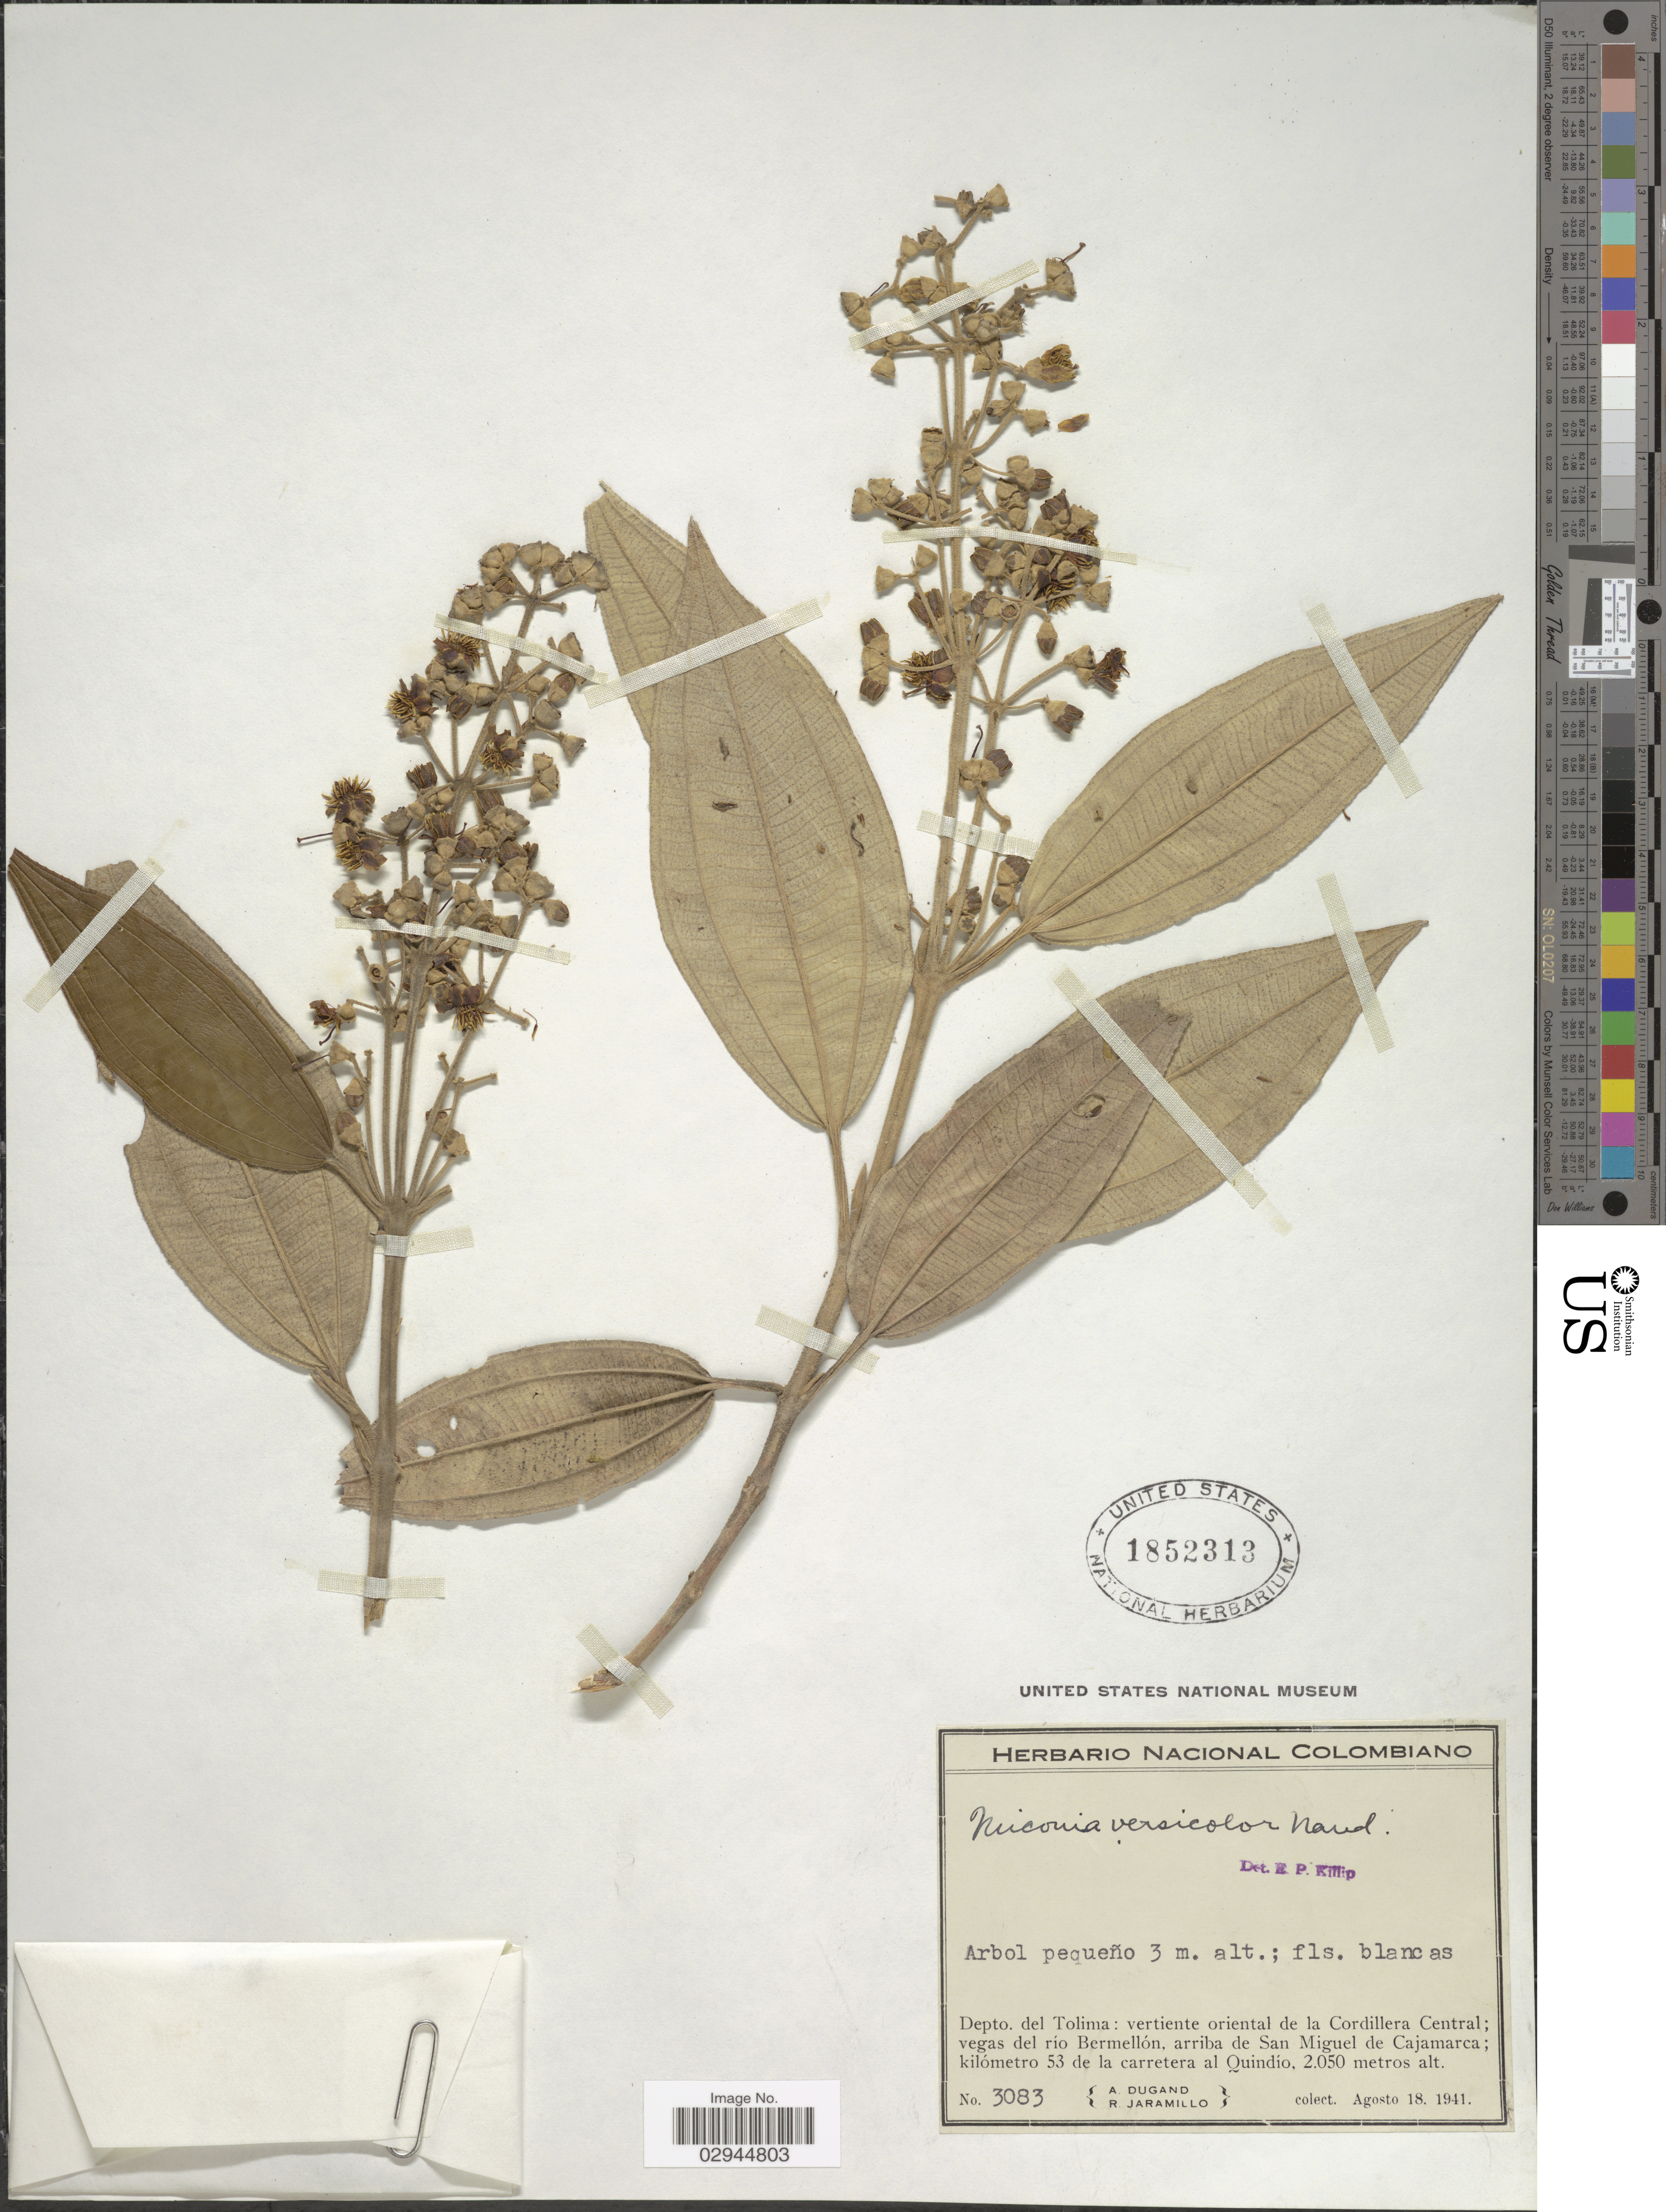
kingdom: Plantae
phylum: Tracheophyta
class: Magnoliopsida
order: Myrtales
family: Melastomataceae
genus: Miconia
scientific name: Miconia versicolor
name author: Naudin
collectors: A. Dugand & R. Jaramillo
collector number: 3083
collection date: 1941-08-18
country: Colombia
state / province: Tolima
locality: Depto. del Tolima: vertiente oriental de la Cordillera Central; vegas del río Bermellón, arriba de San Miguel de Cajamarca; kilómetro 53 de la carretera al Quindío.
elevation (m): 2050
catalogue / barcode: US 1852313